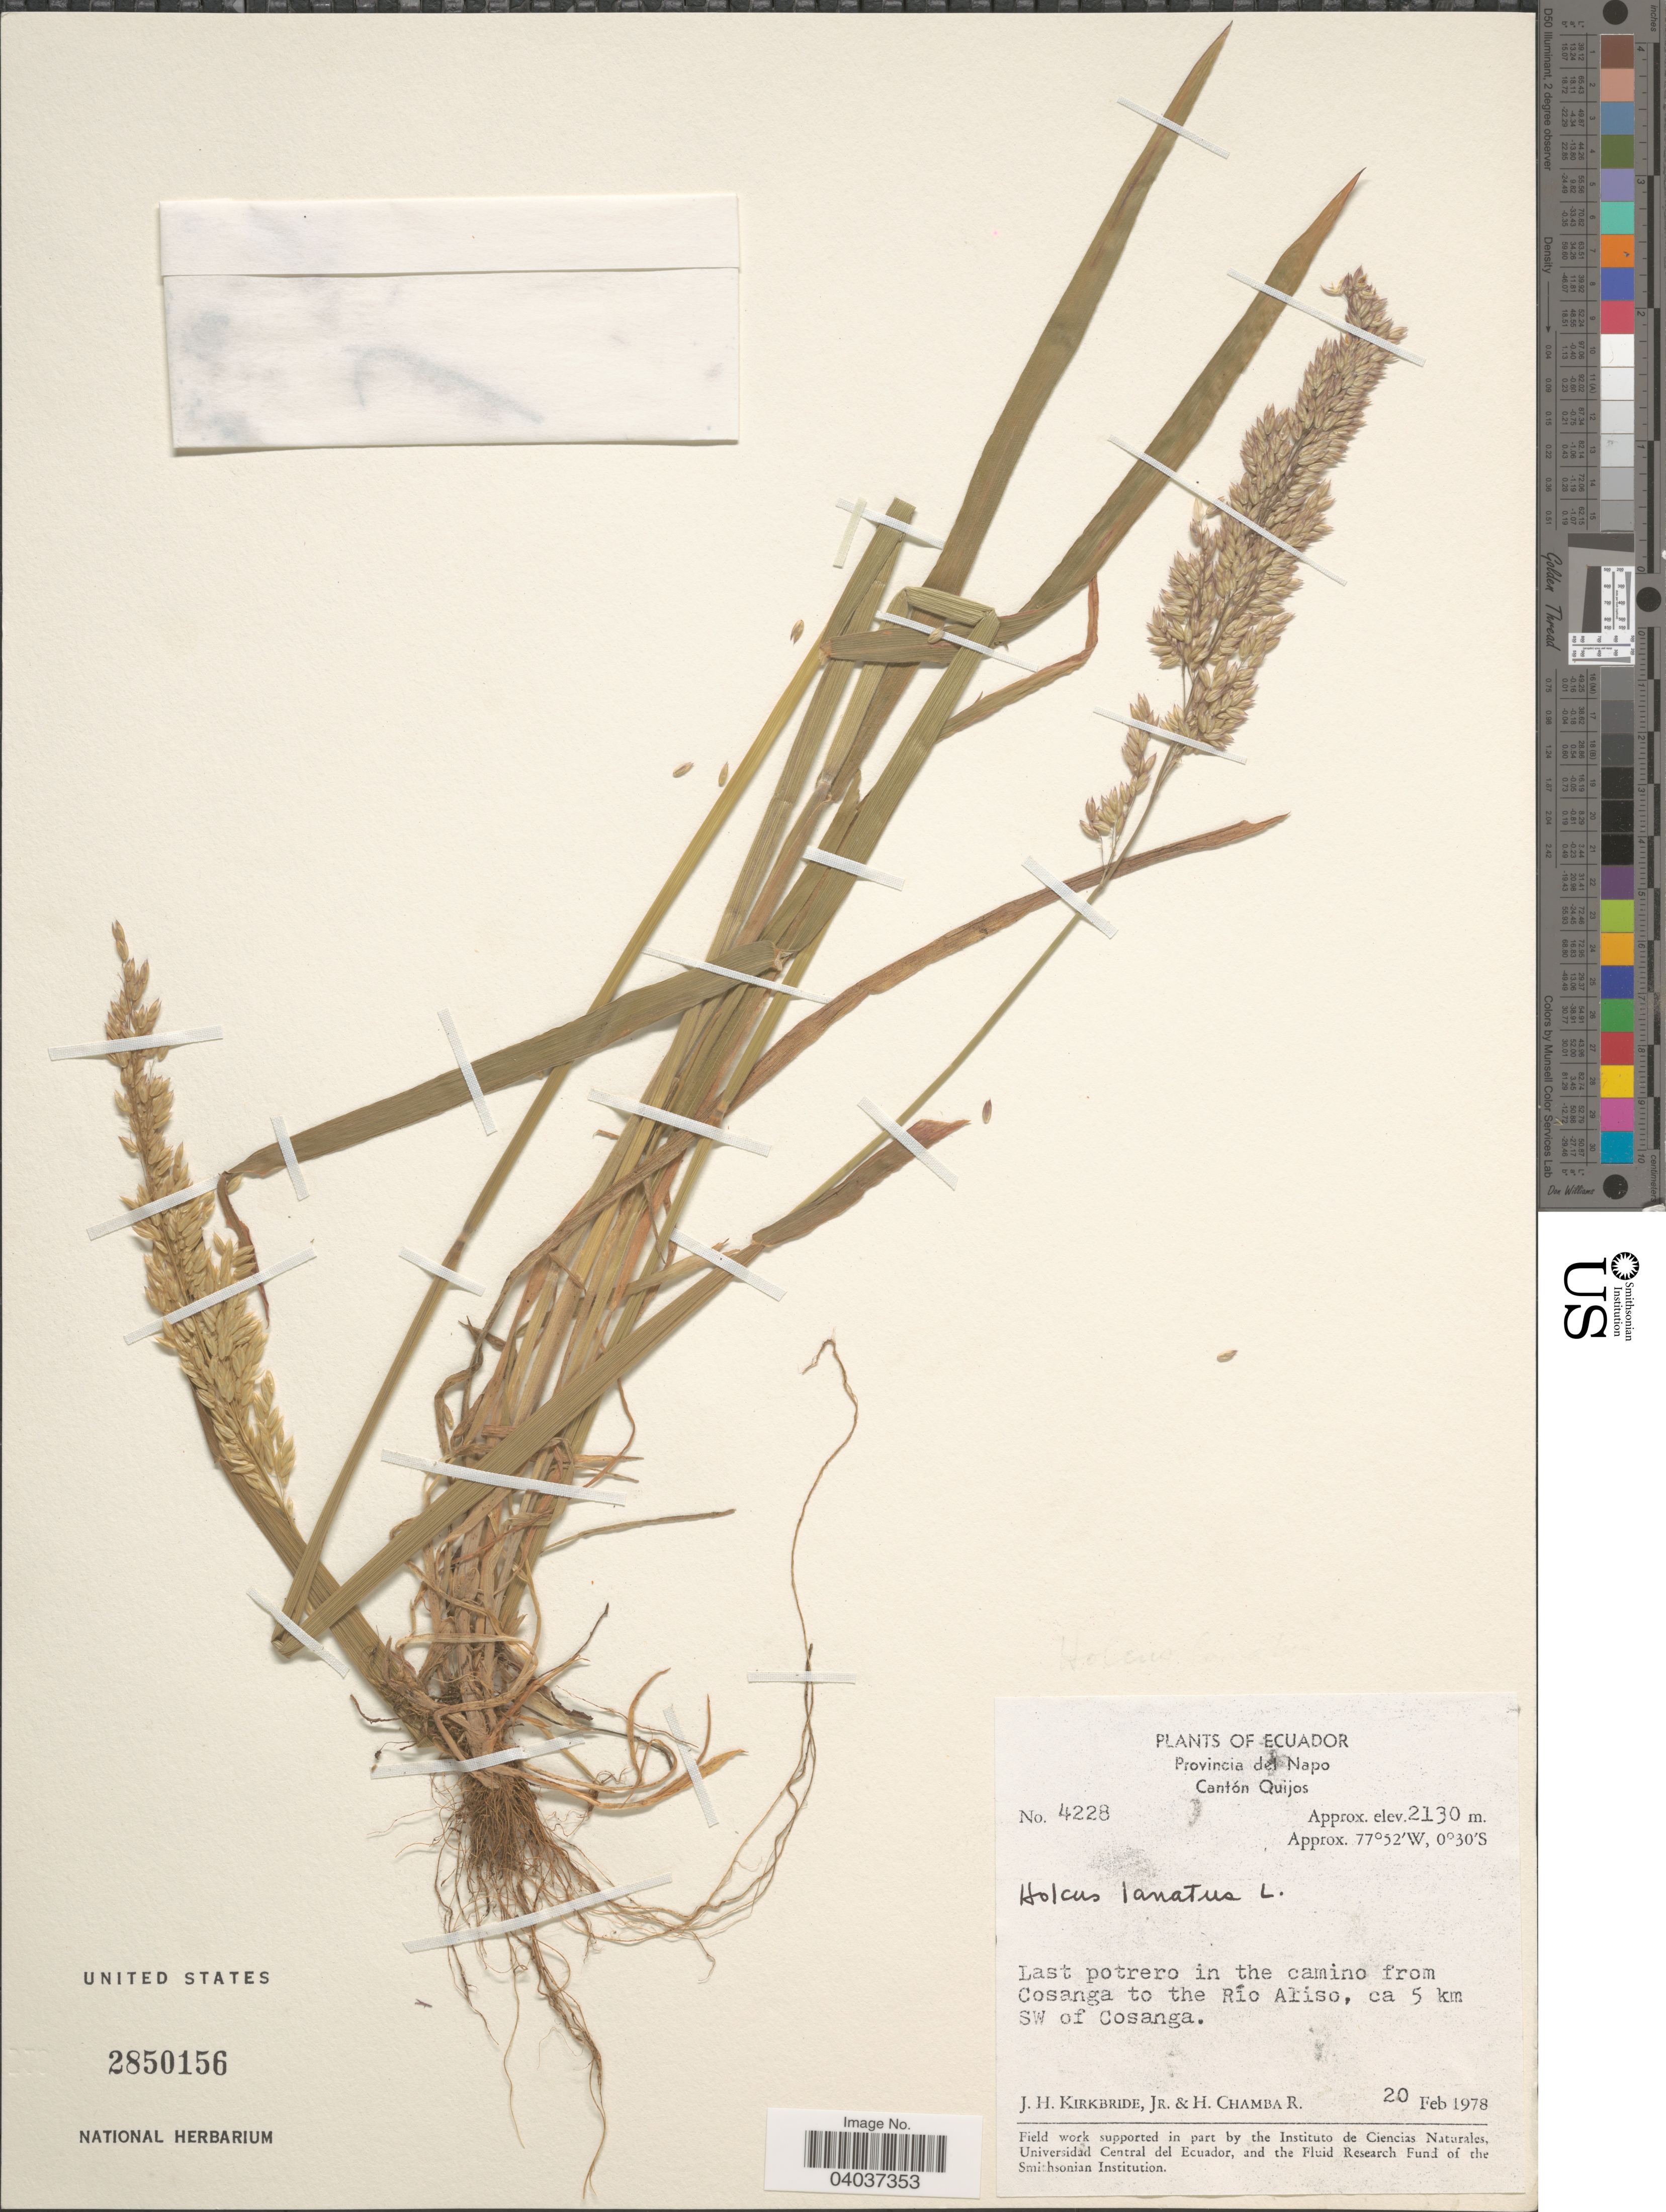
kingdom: Plantae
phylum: Tracheophyta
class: Liliopsida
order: Poales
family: Poaceae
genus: Holcus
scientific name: Holcus lanatus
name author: L.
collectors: J. H. Kirkbride & H. Chamba R.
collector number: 4228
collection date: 1978-02-20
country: Ecuador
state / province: Napo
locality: Cantón Quijos. Last potrero in the camino from Cosanga to the Río Aliso, ca 5 km SW of Cosanga.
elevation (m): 2130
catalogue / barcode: US 2850156